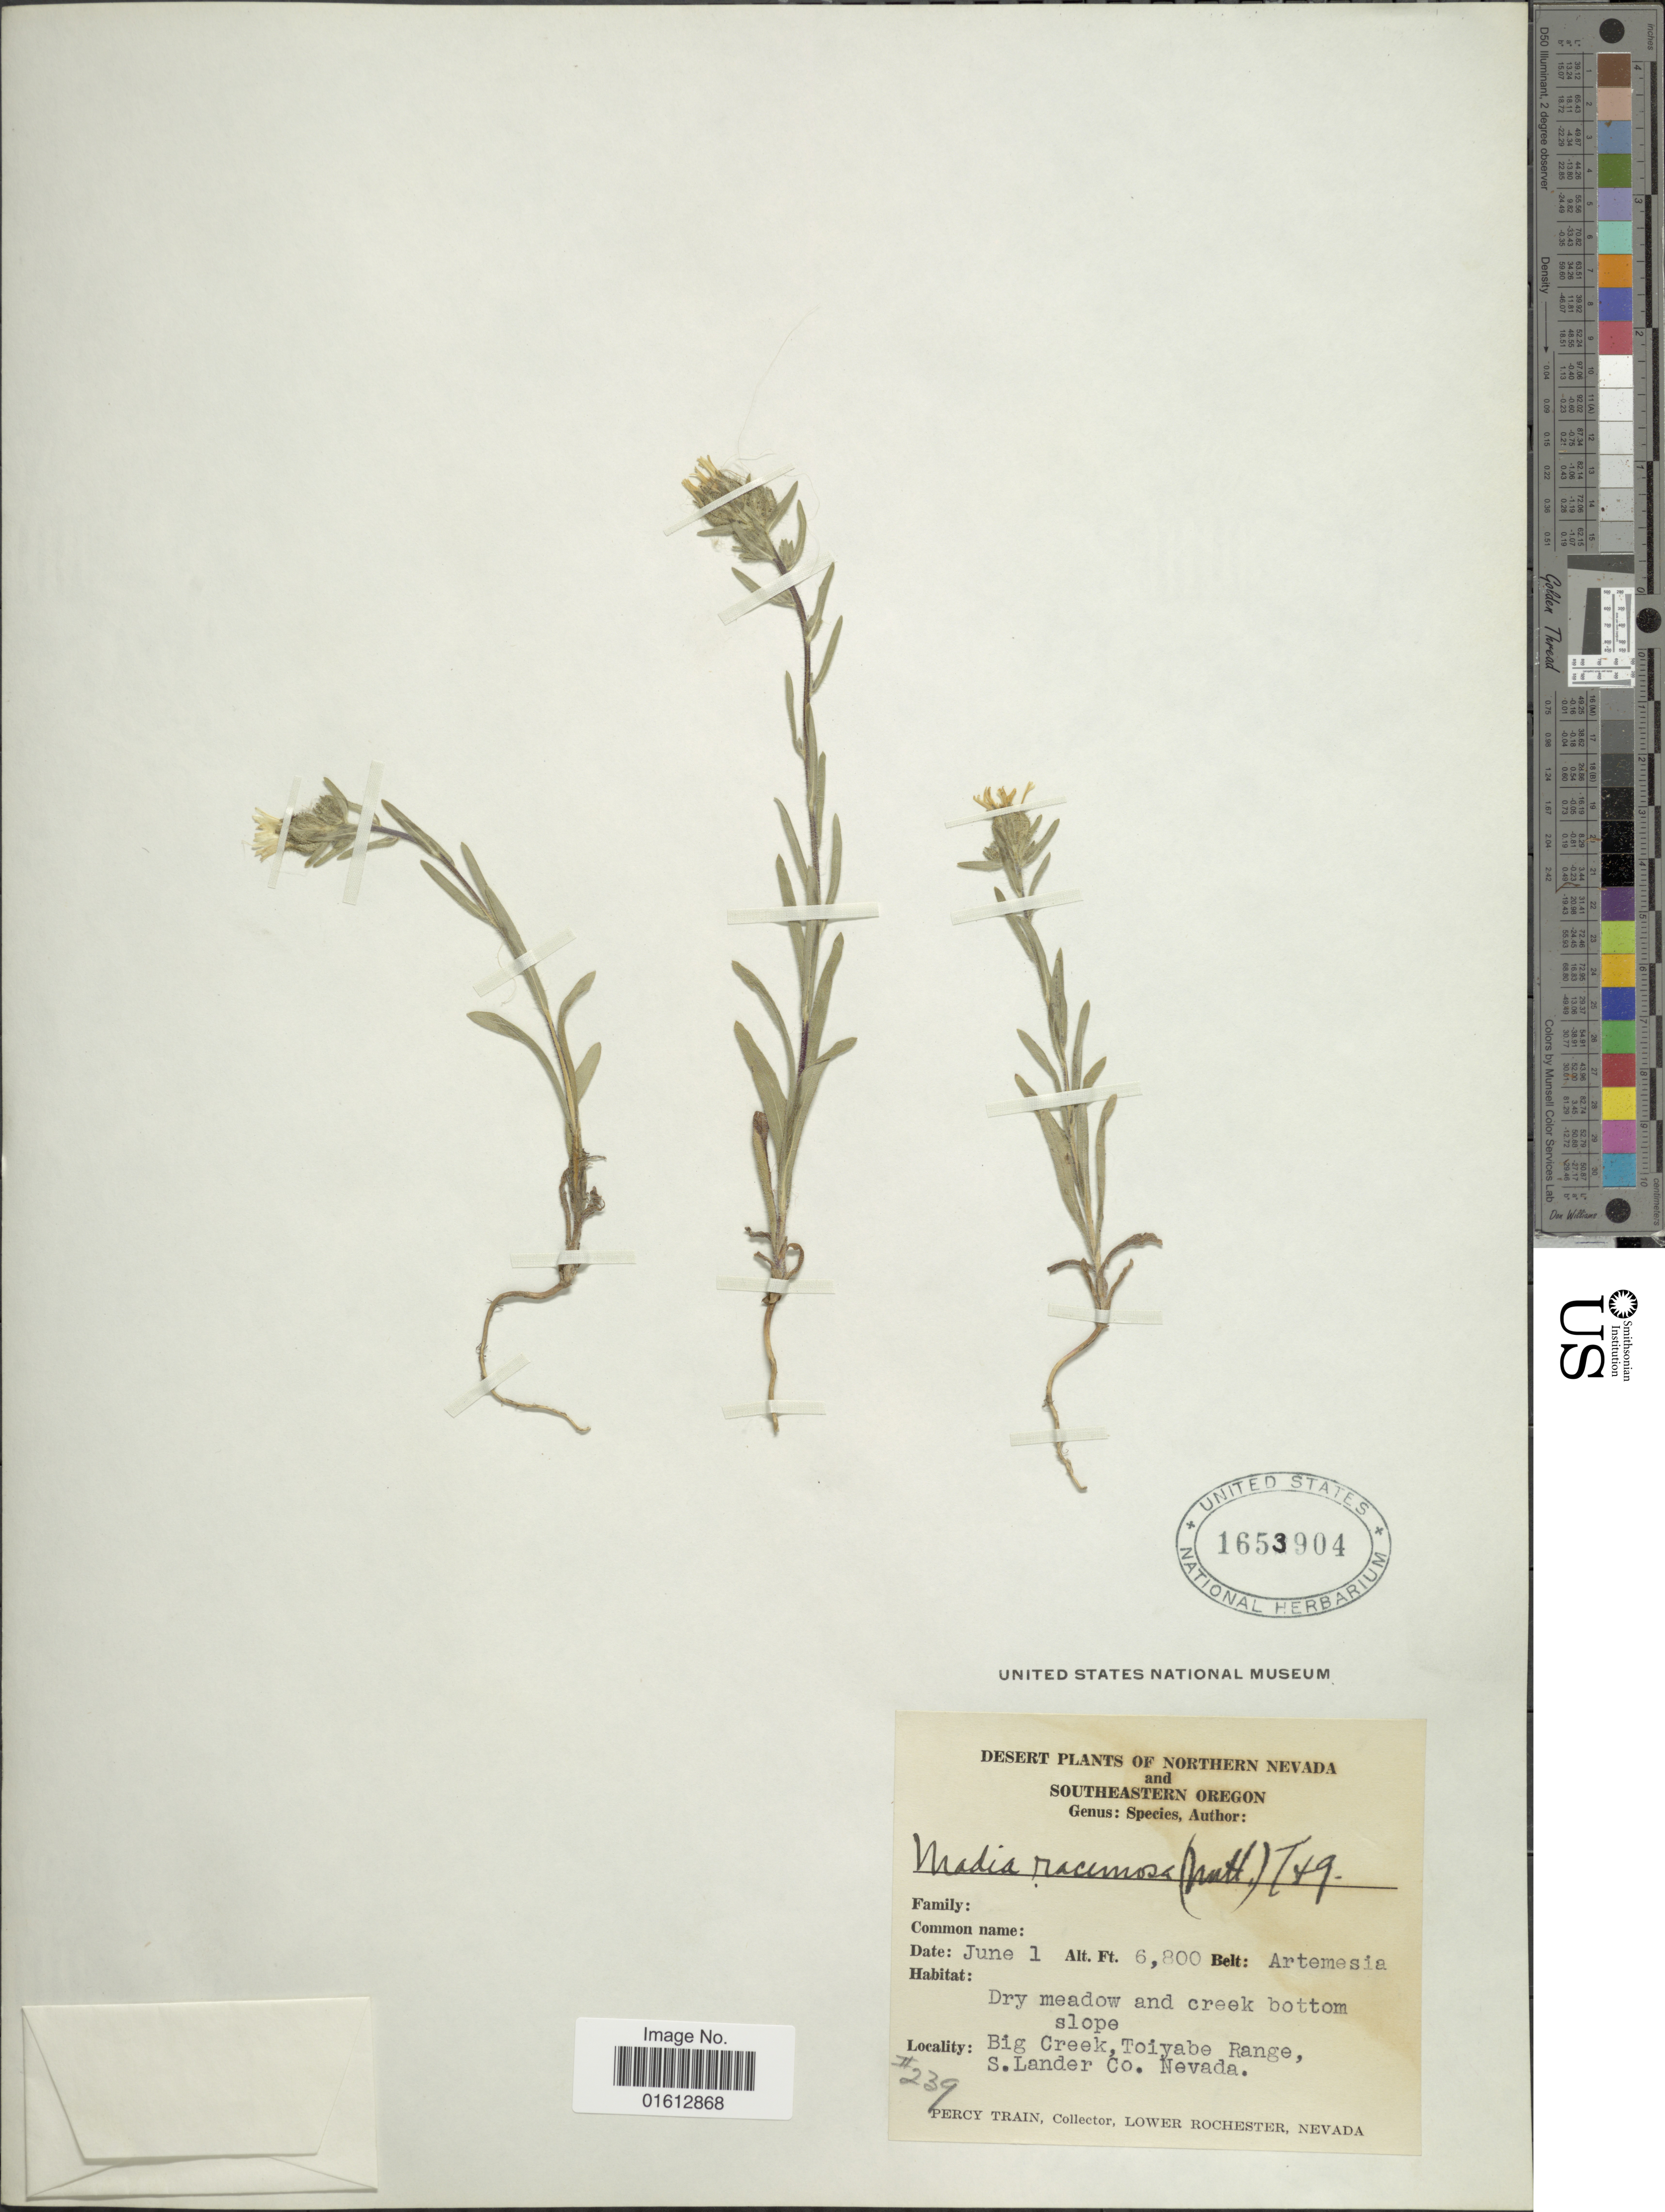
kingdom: Plantae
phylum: Tracheophyta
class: Magnoliopsida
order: Asterales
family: Asteraceae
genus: Madia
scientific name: Madia gracilis subsp. gracilis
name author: (Sm.) D.D. Keck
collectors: P. Train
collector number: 239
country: United States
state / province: Nevada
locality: Northern Nevada, Big Creek, Toiyabe Range, S. Lander Co. Nevada, Lower Rochester.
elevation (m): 2073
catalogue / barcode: US 1653904